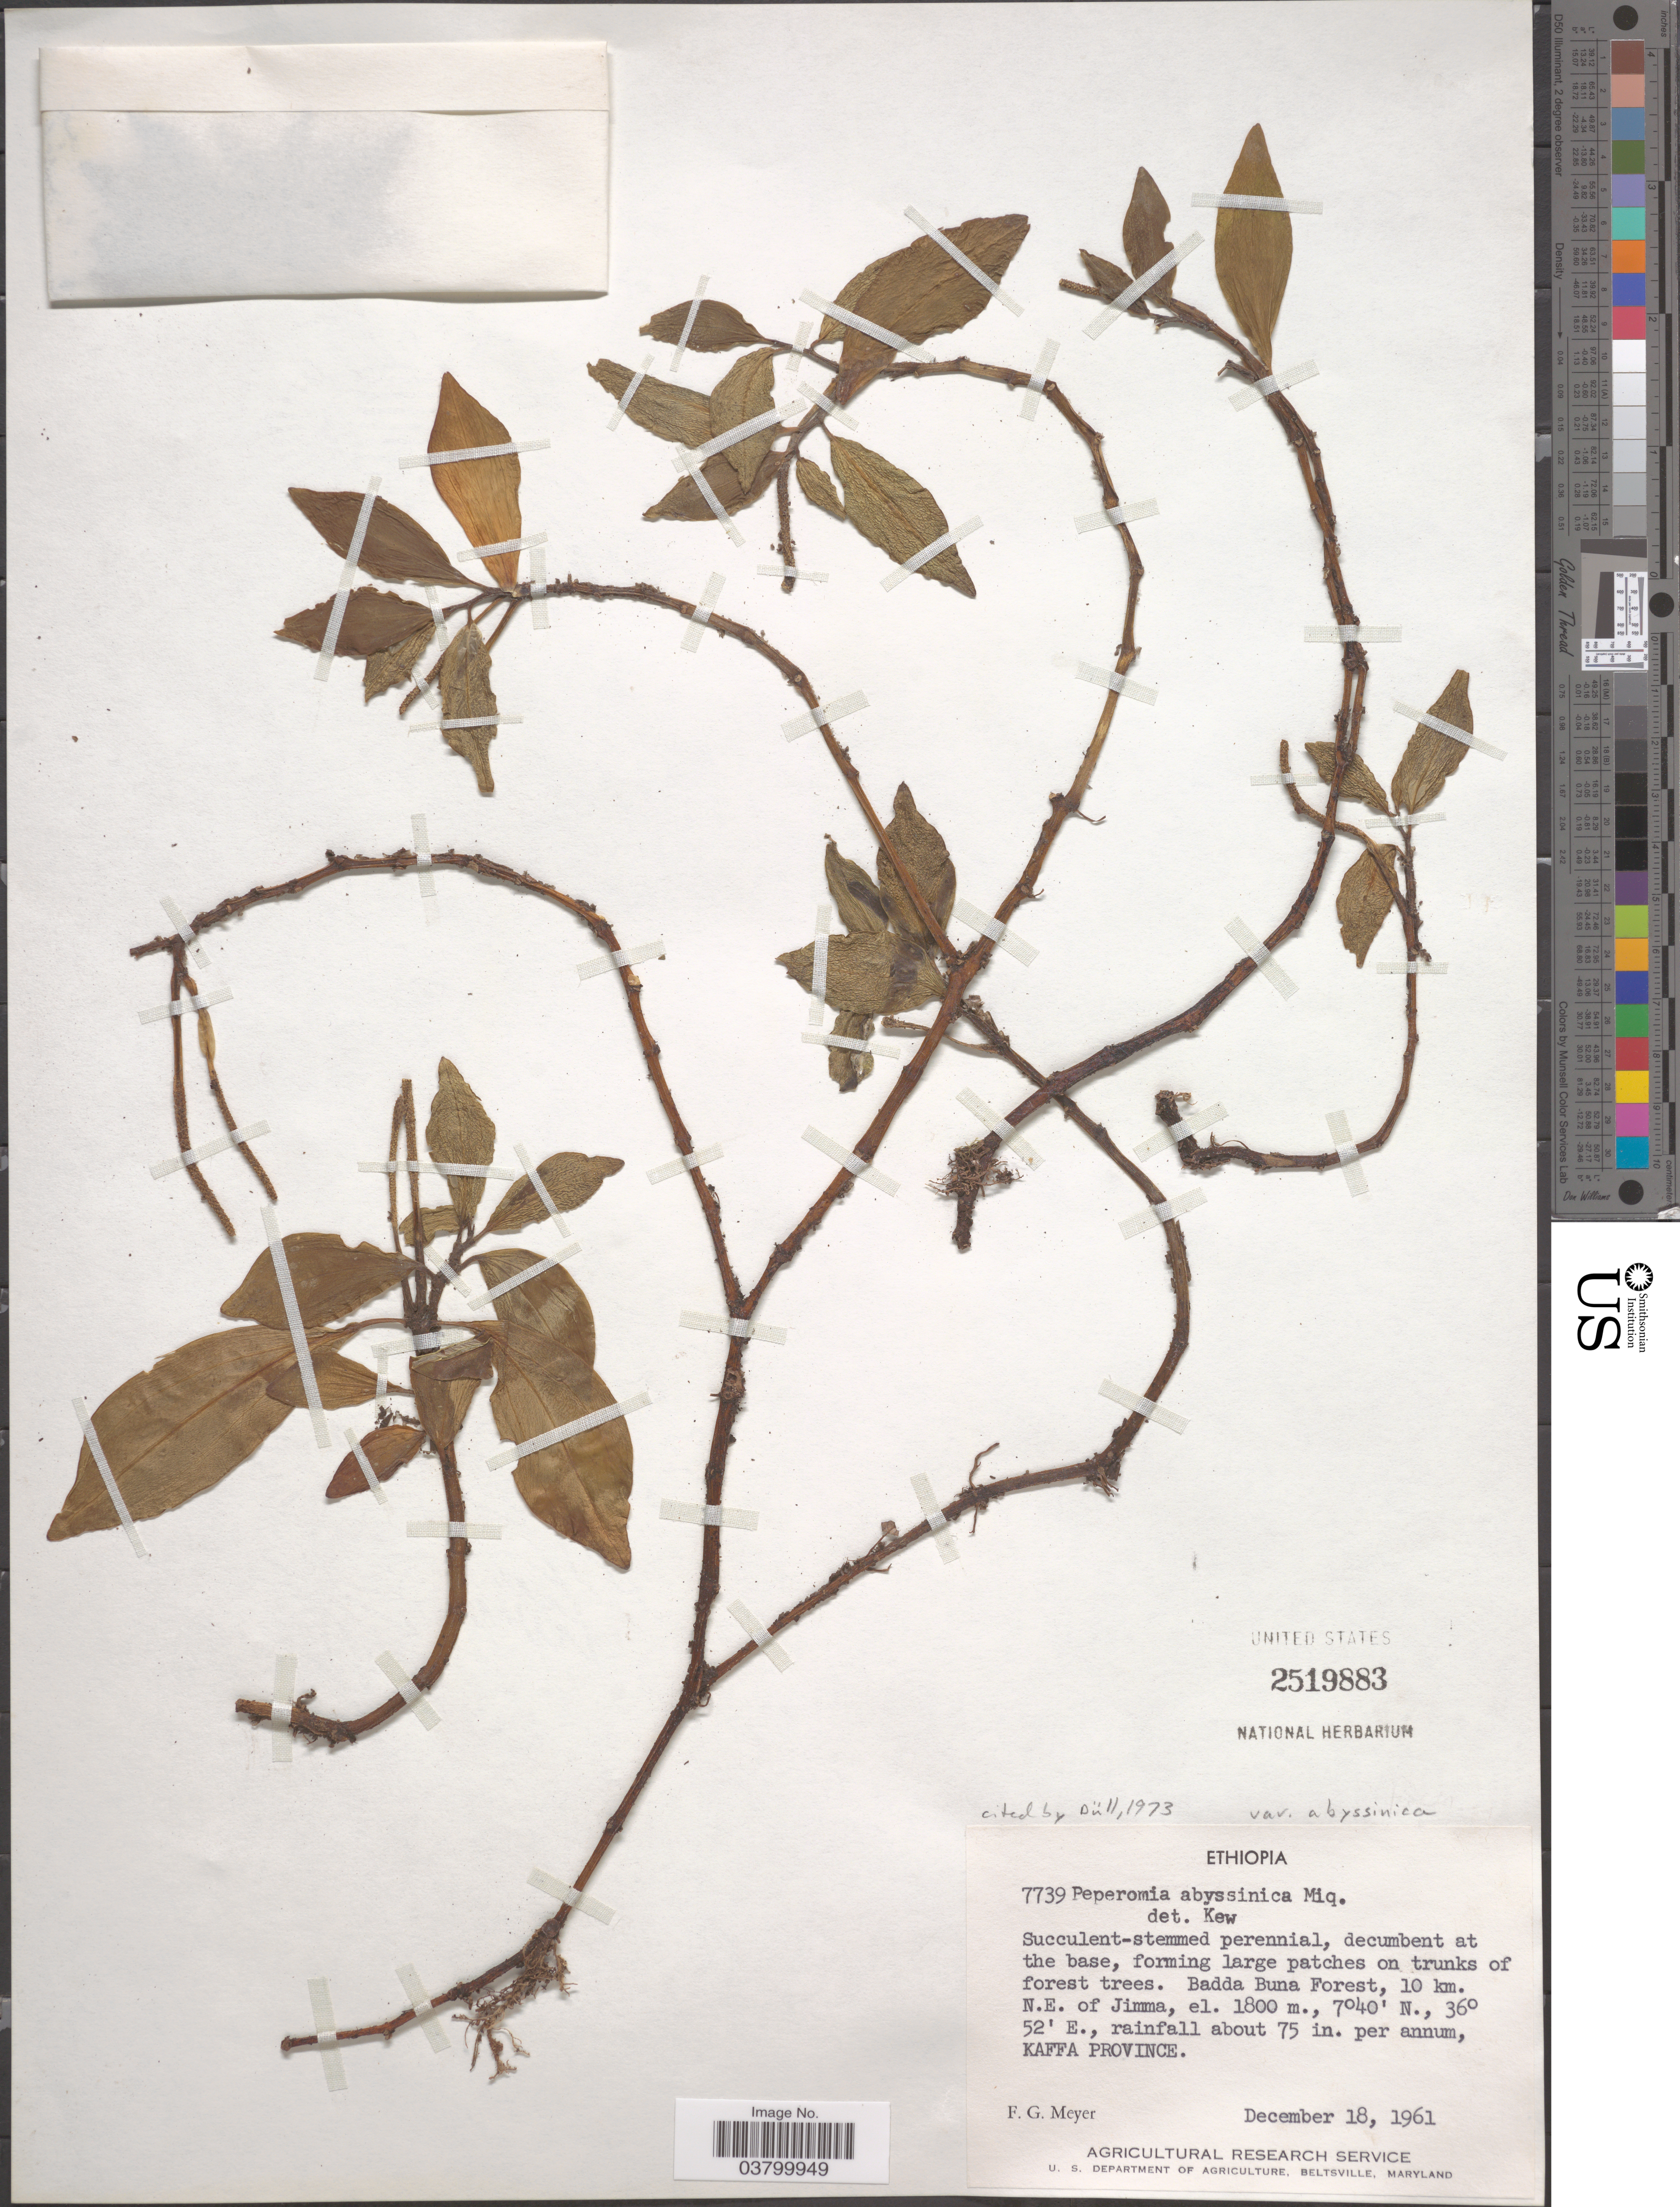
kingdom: Plantae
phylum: Tracheophyta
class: Magnoliopsida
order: Piperales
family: Piperaceae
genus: Peperomia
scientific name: Peperomia abyssinica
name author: Miq.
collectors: F. G. Meyer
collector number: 7739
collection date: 1961-12-18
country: Ethiopia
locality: Badda Buna Forest, 10 km. N.E. of Jimma, Kaffa Province.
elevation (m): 1800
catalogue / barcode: US 2519883